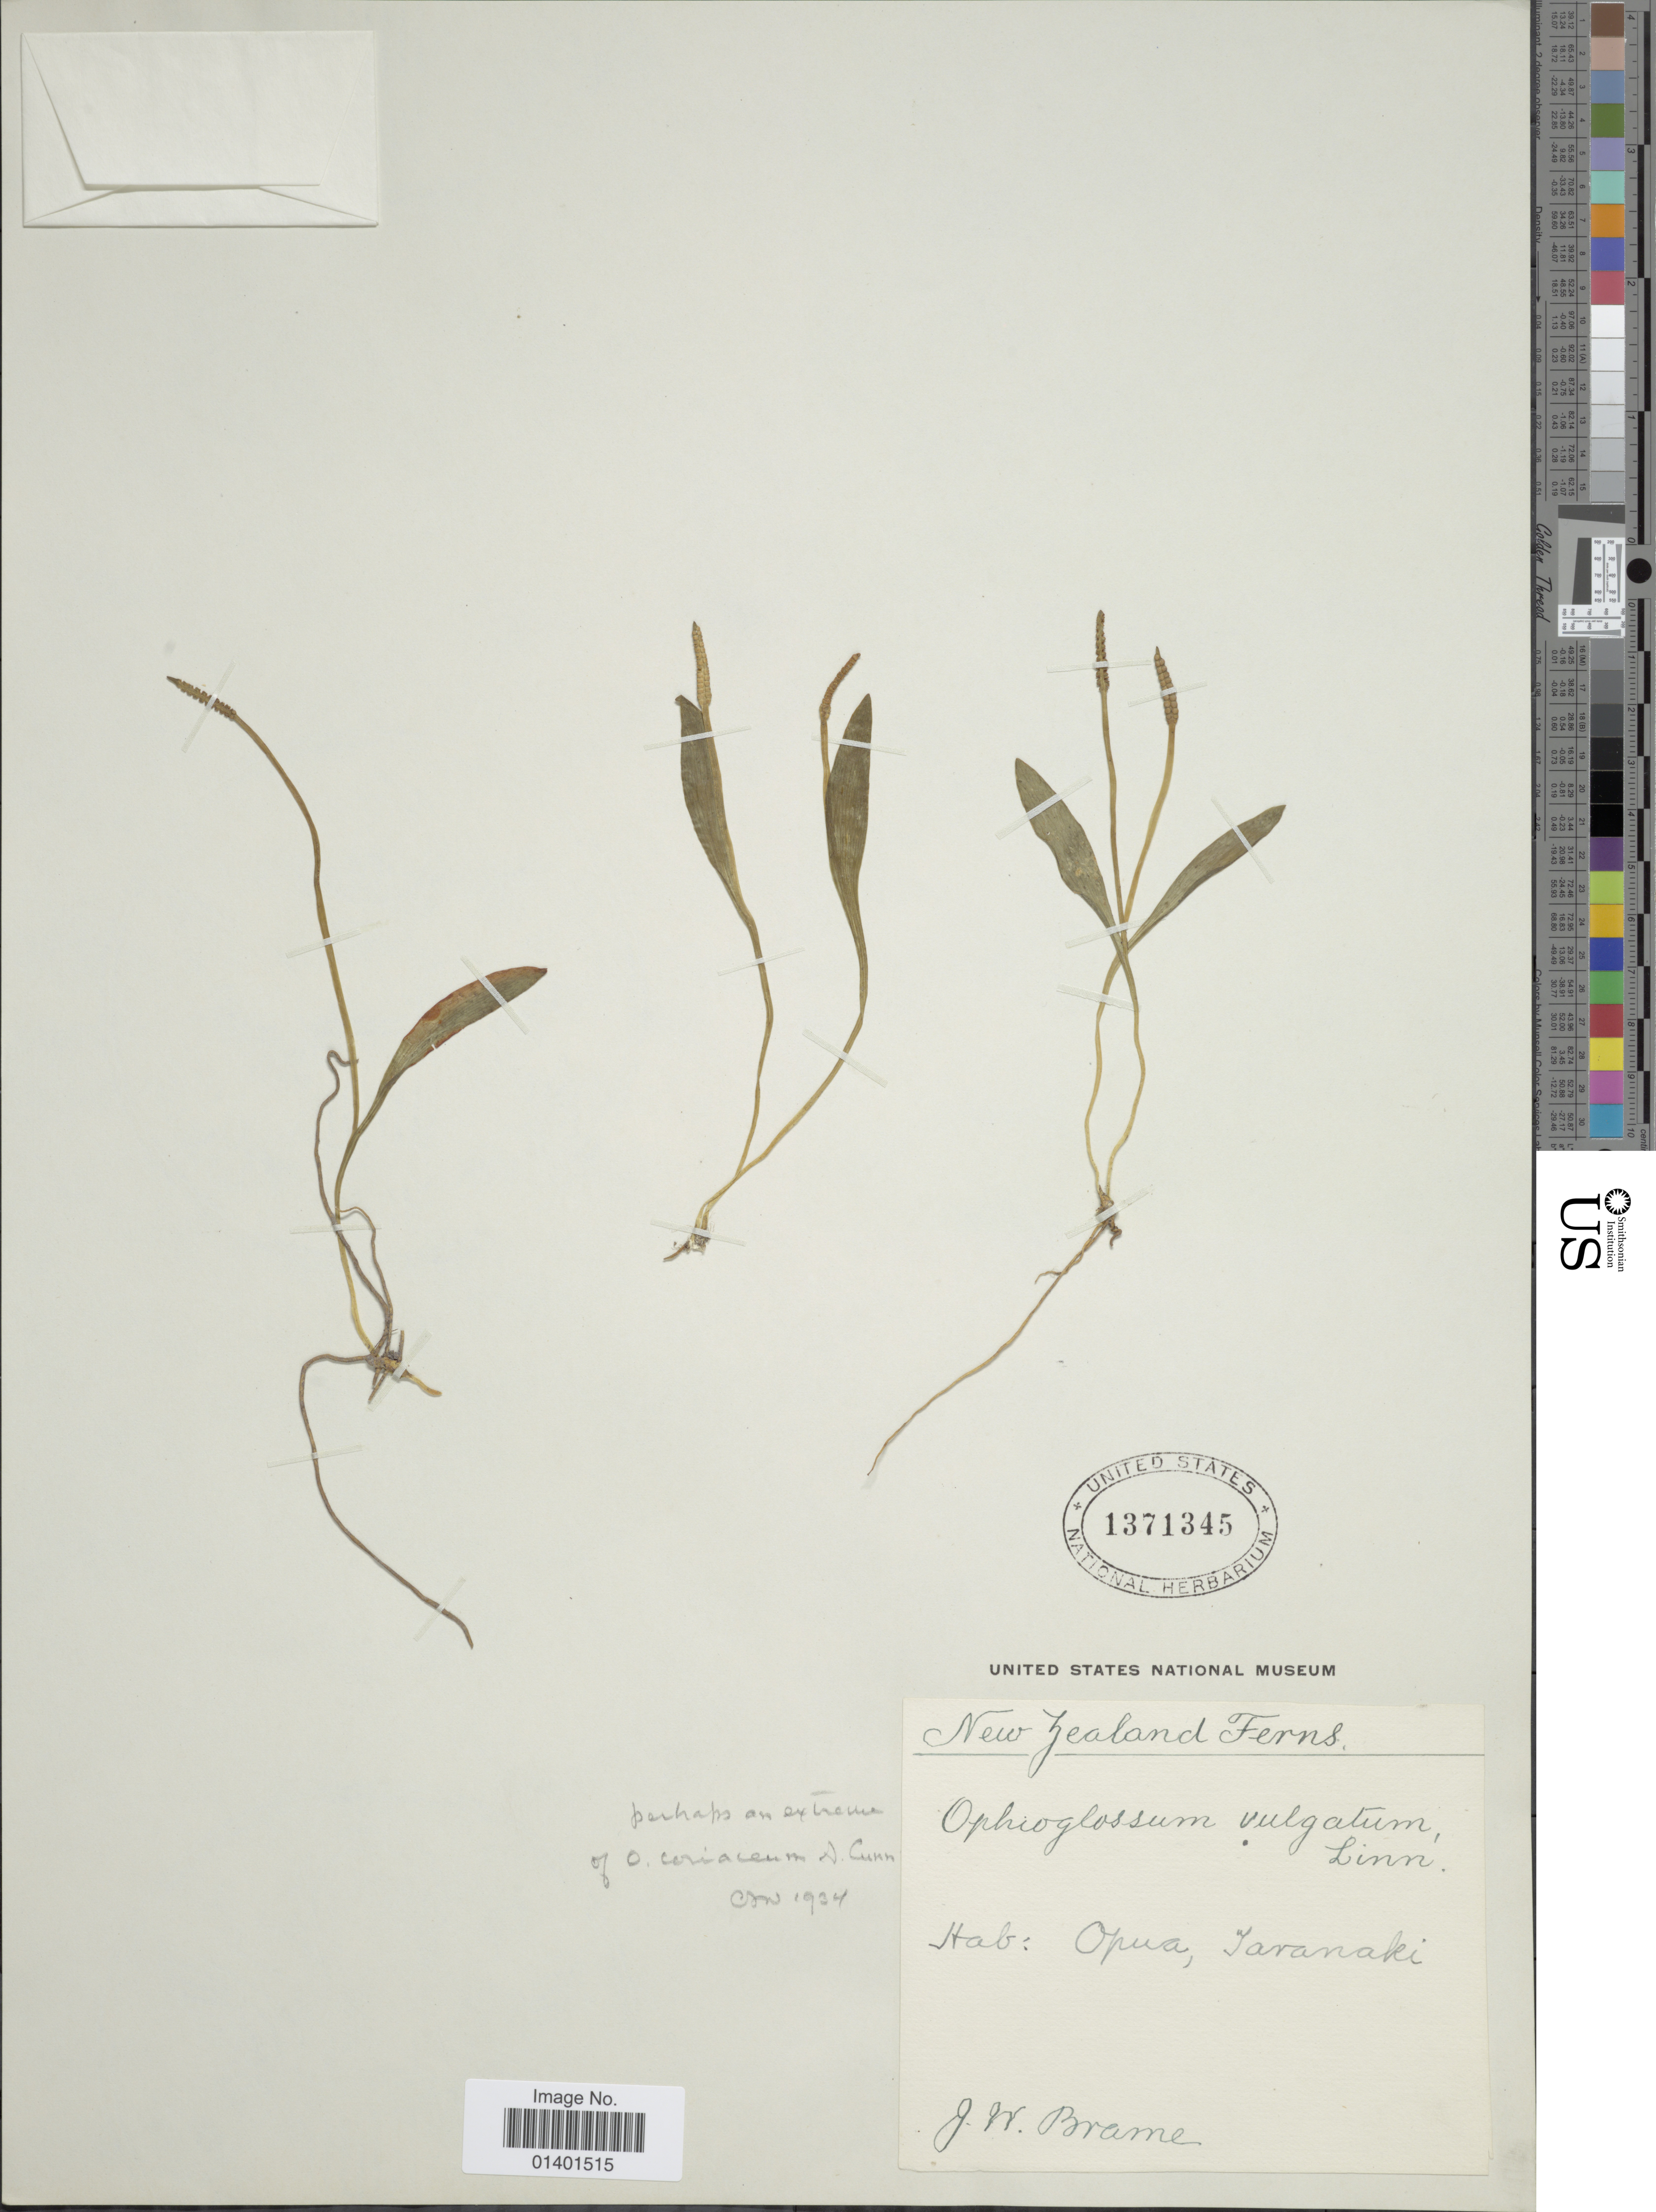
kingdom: Plantae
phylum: Tracheophyta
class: Polypodiopsida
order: Ophioglossales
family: Ophioglossaceae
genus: Ophioglossum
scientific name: Ophioglossum coriaceum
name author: A. Cunn.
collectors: J. Brame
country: New Zealand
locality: Opua, Tavanaki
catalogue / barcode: US 1371345